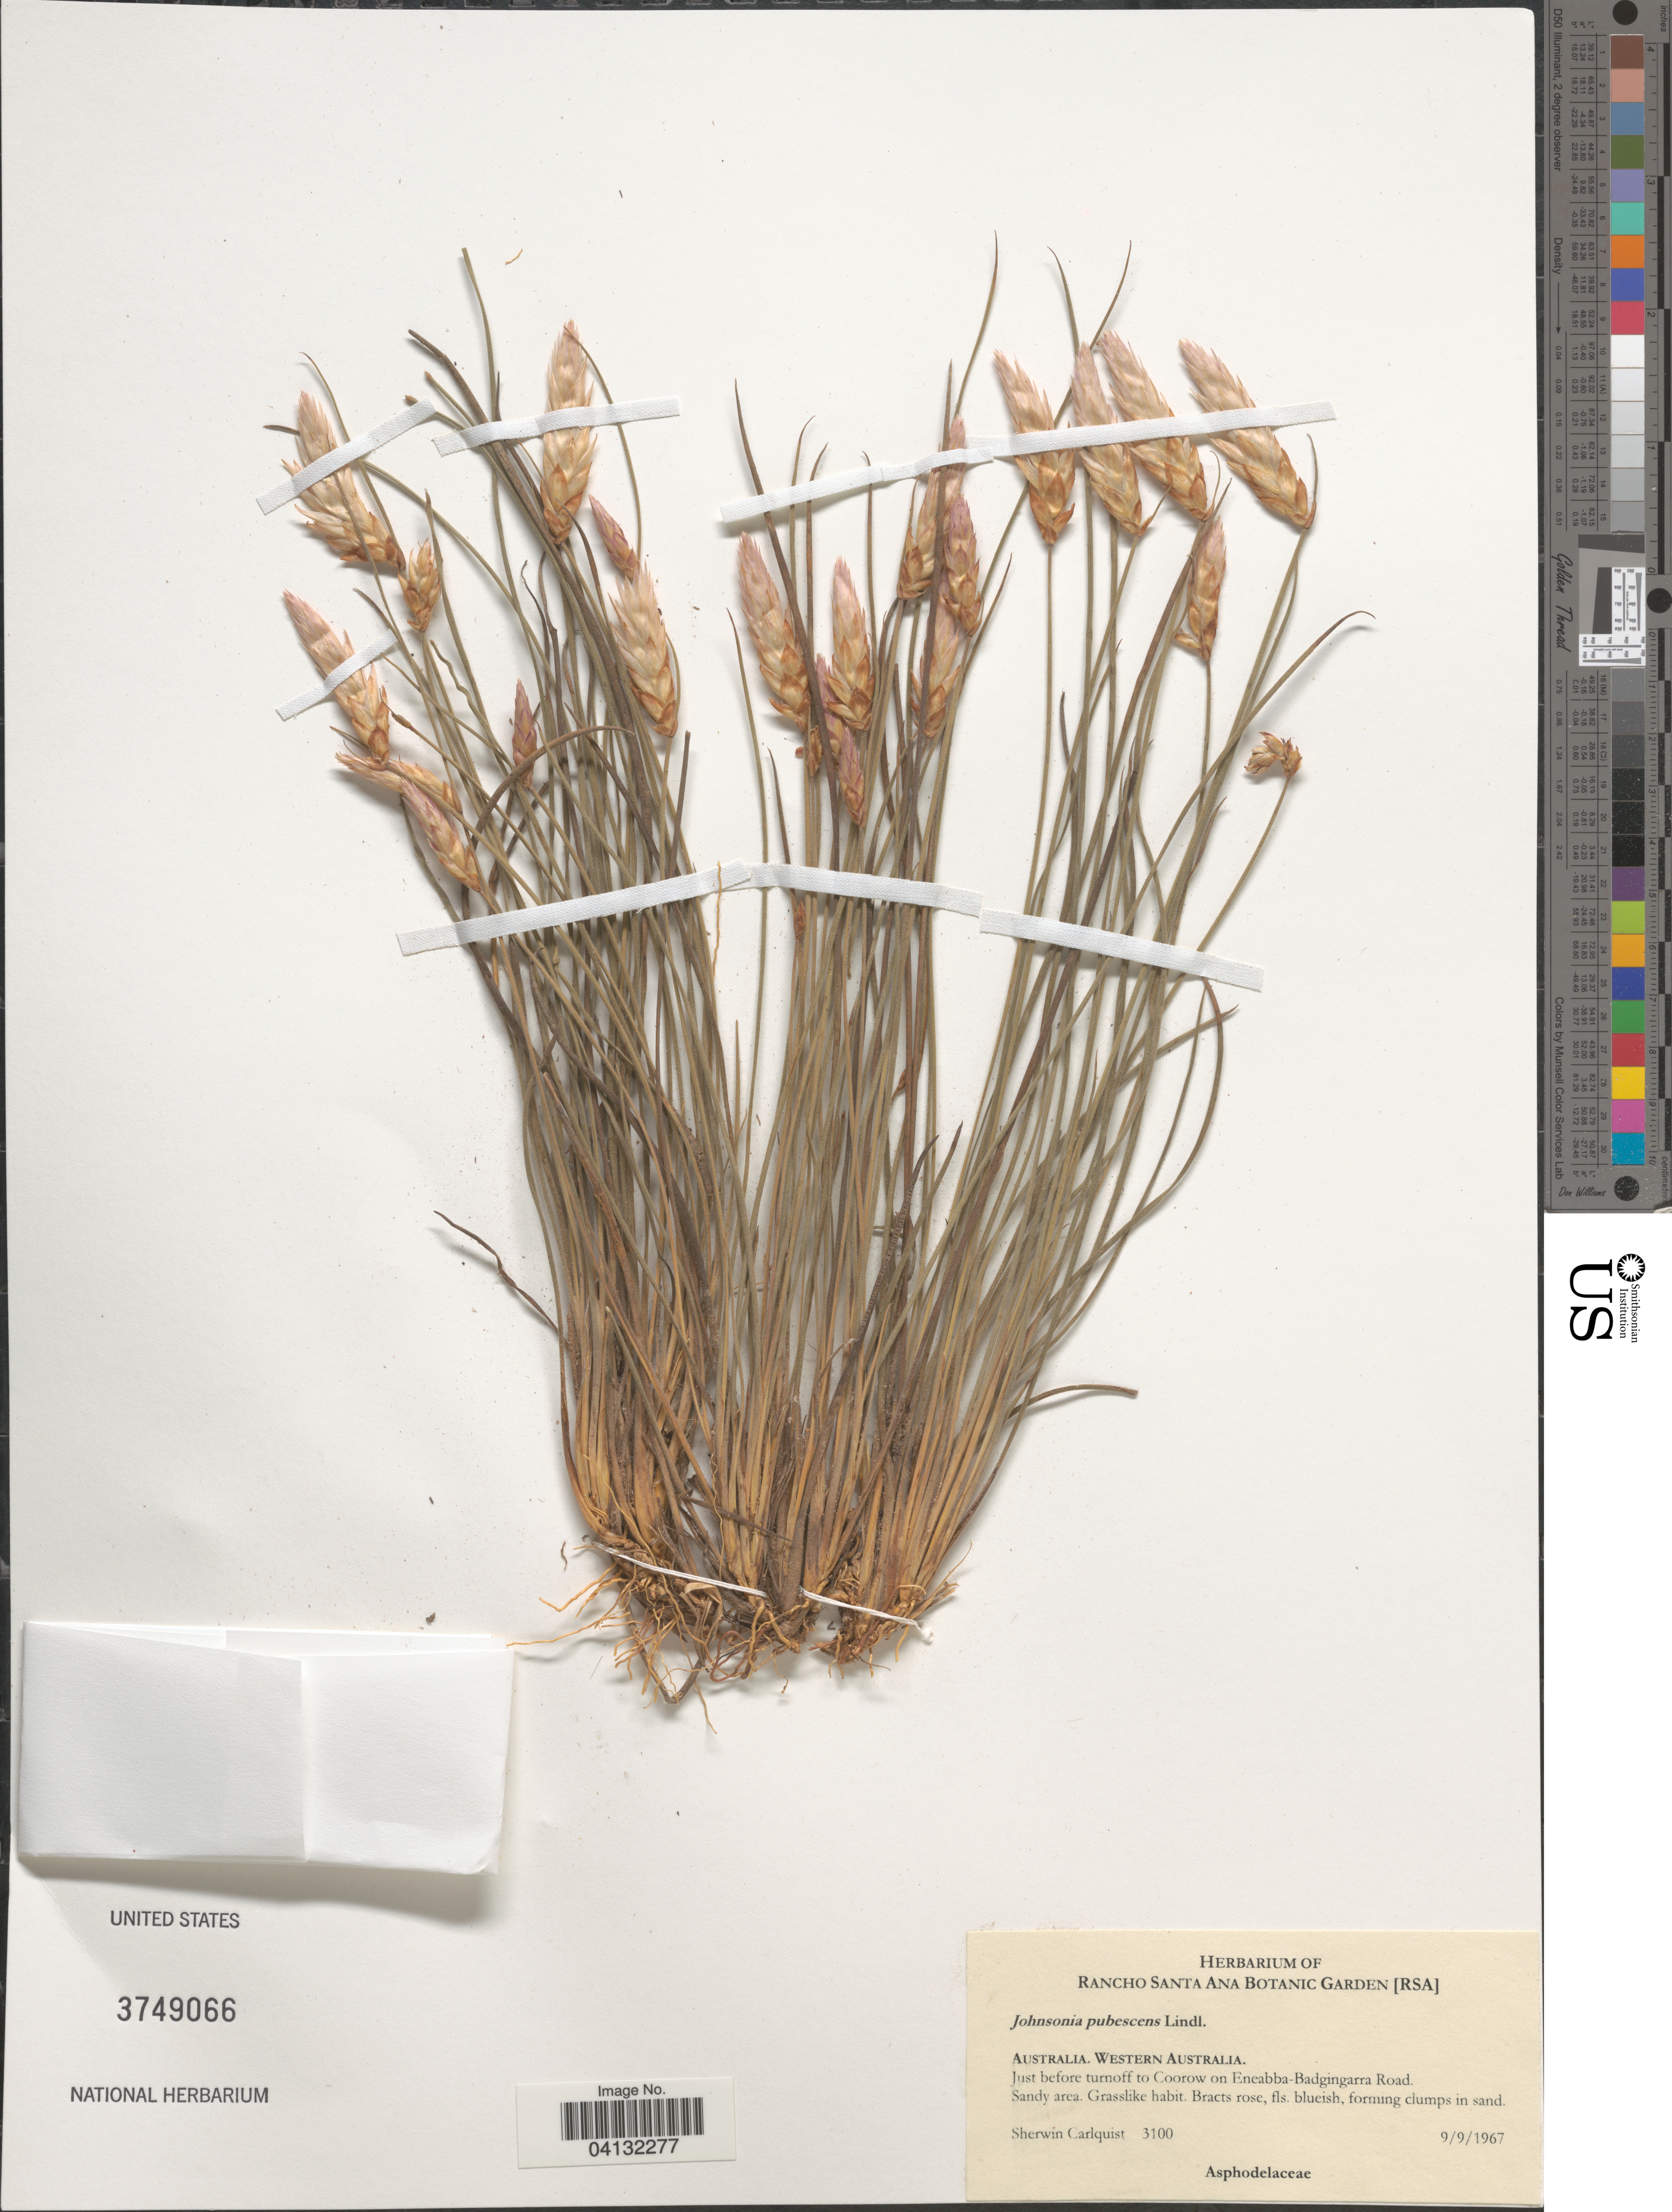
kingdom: Plantae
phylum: Tracheophyta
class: Liliopsida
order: Asparagales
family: Asphodelaceae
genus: Johnsonia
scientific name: Johnsonia pubescens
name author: Lindl.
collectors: S. Carlquist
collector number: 3100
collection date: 1967-09-09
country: Australia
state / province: Western Australia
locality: Just before turnoff to Coorow on Eneabba-Badgingarra Road.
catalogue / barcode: US 3749066